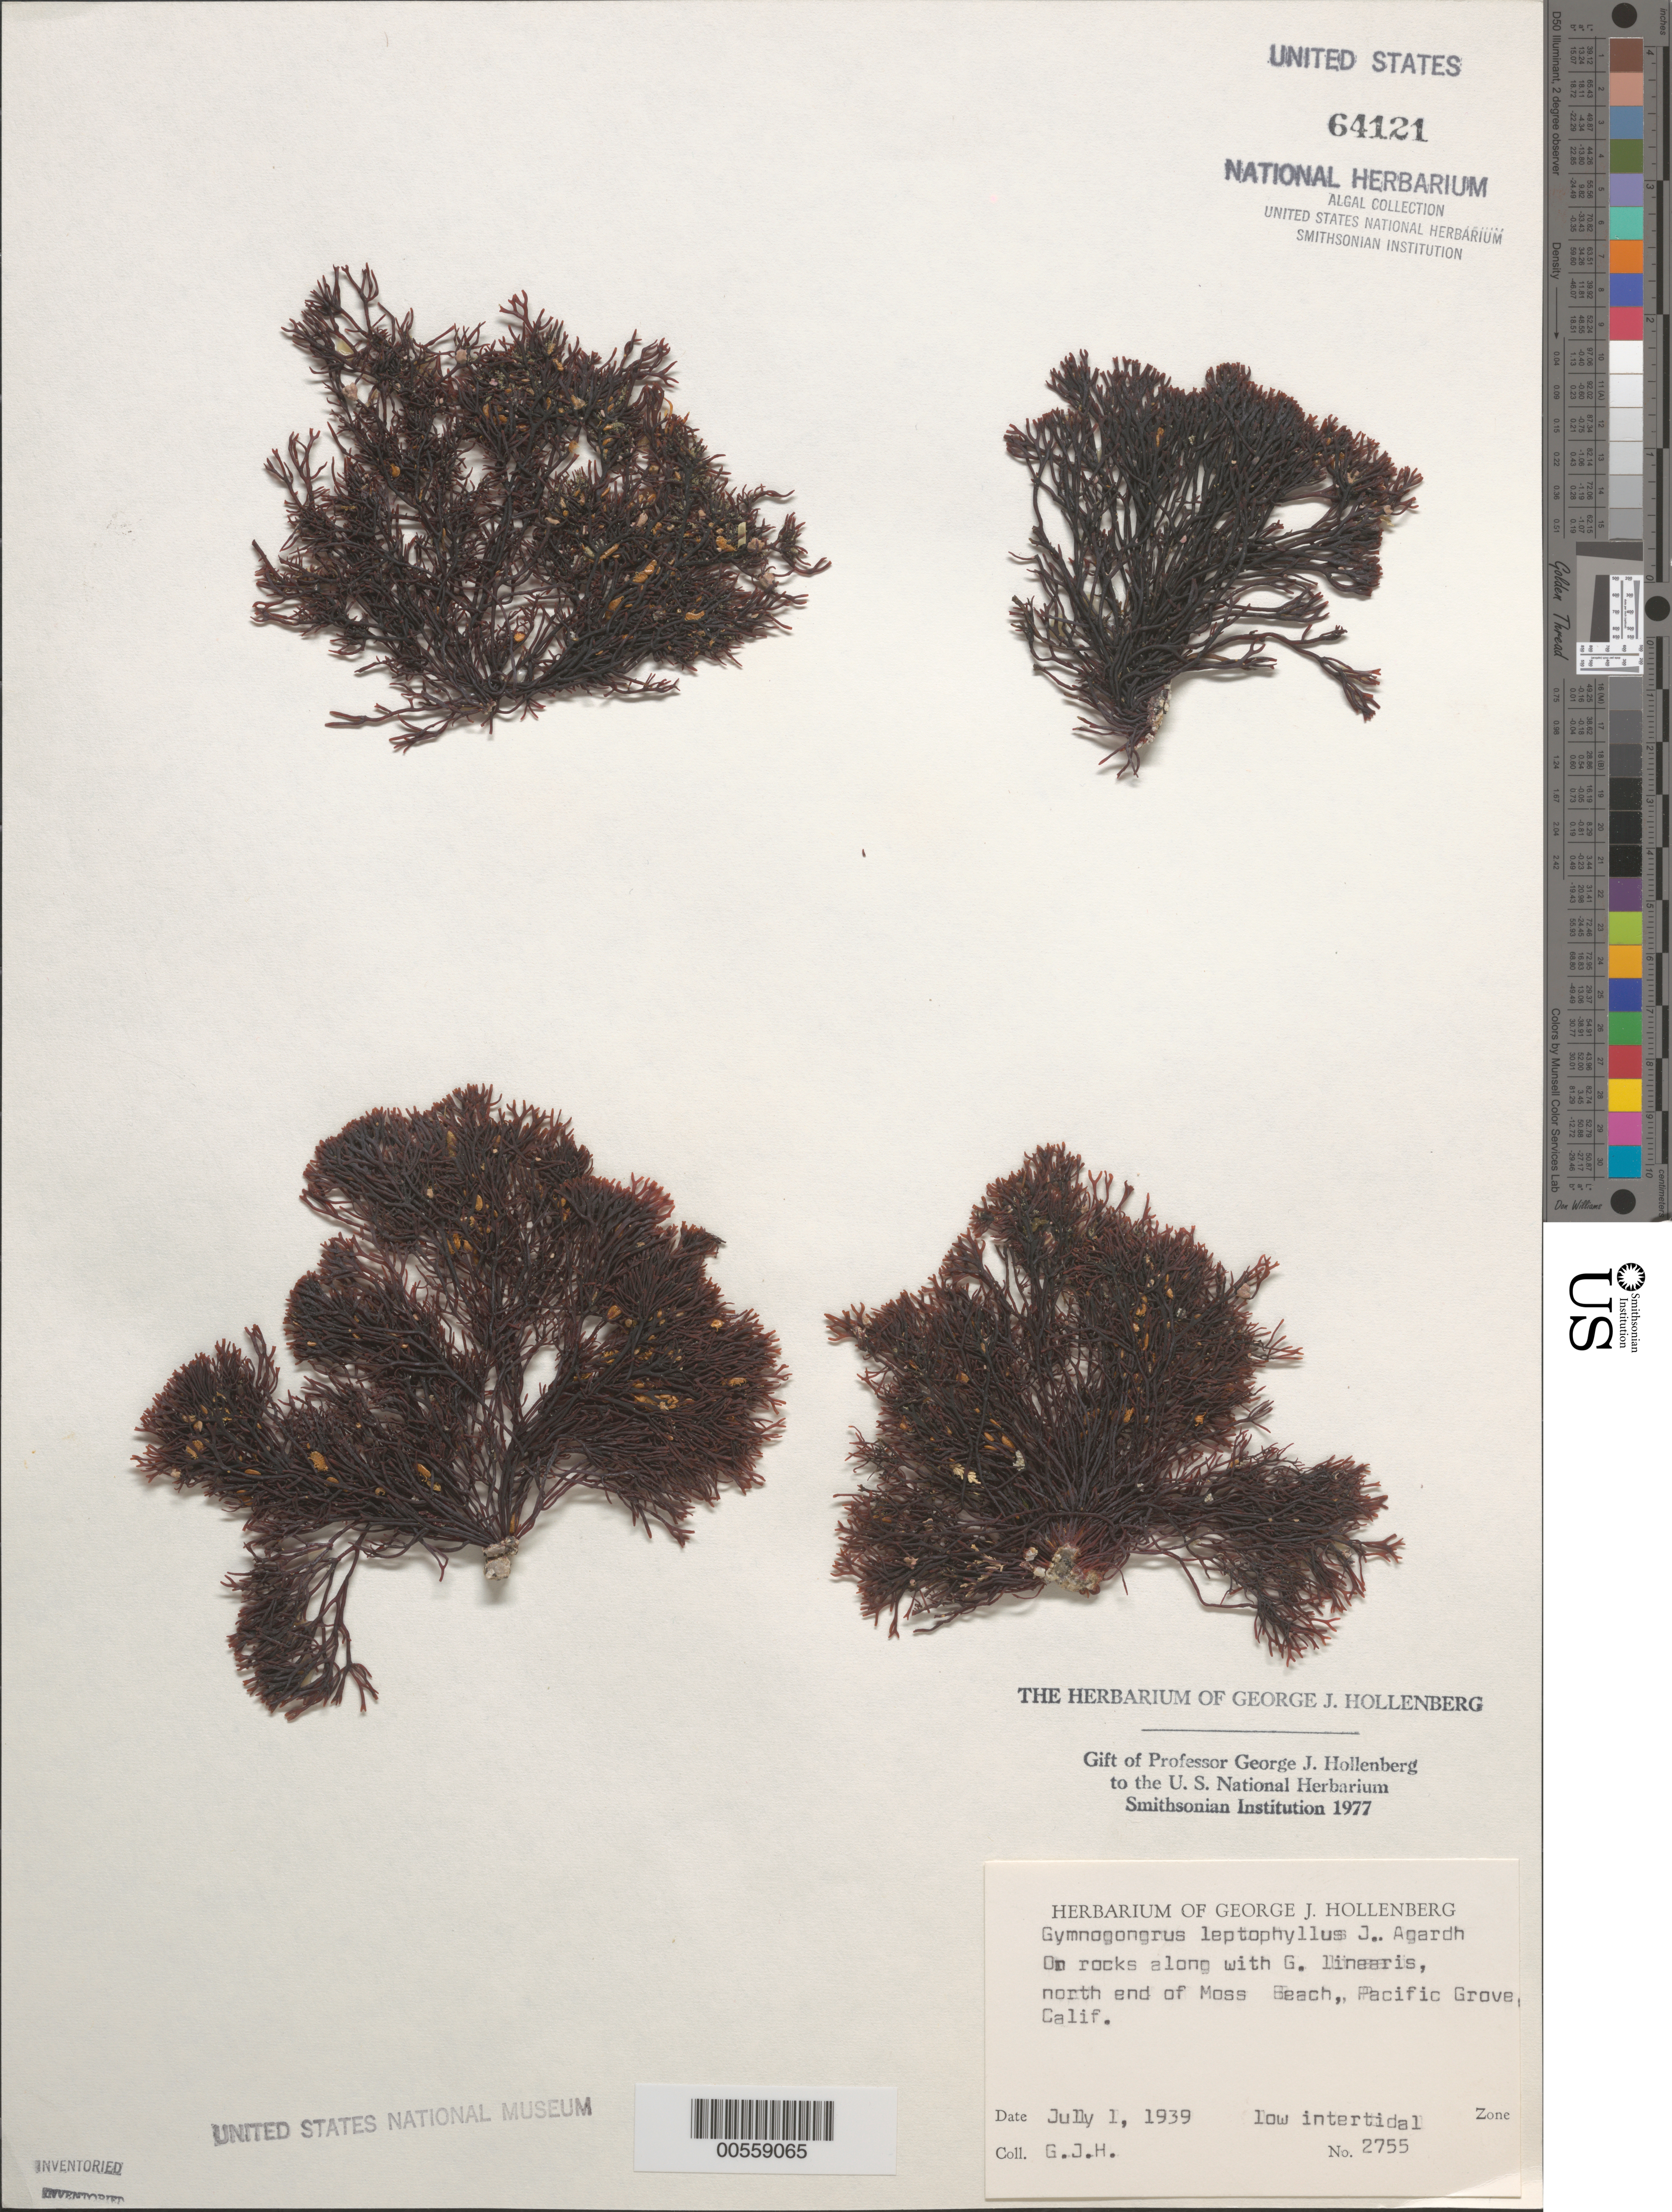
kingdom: Plantae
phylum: Rhodophyta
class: Florideophyceae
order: Gigartinales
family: Phyllophoraceae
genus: Besa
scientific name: Besa leptophylla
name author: (J. Agardh) M.S.Calderon & K.A. Miller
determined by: Algae name updating Project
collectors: G. Hollenberg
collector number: GJH 2755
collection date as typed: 01 Jul 1939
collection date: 1939-07-01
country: United States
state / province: California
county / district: Monterey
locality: Moss Beach, north end, Pacific Grove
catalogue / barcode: US 64121